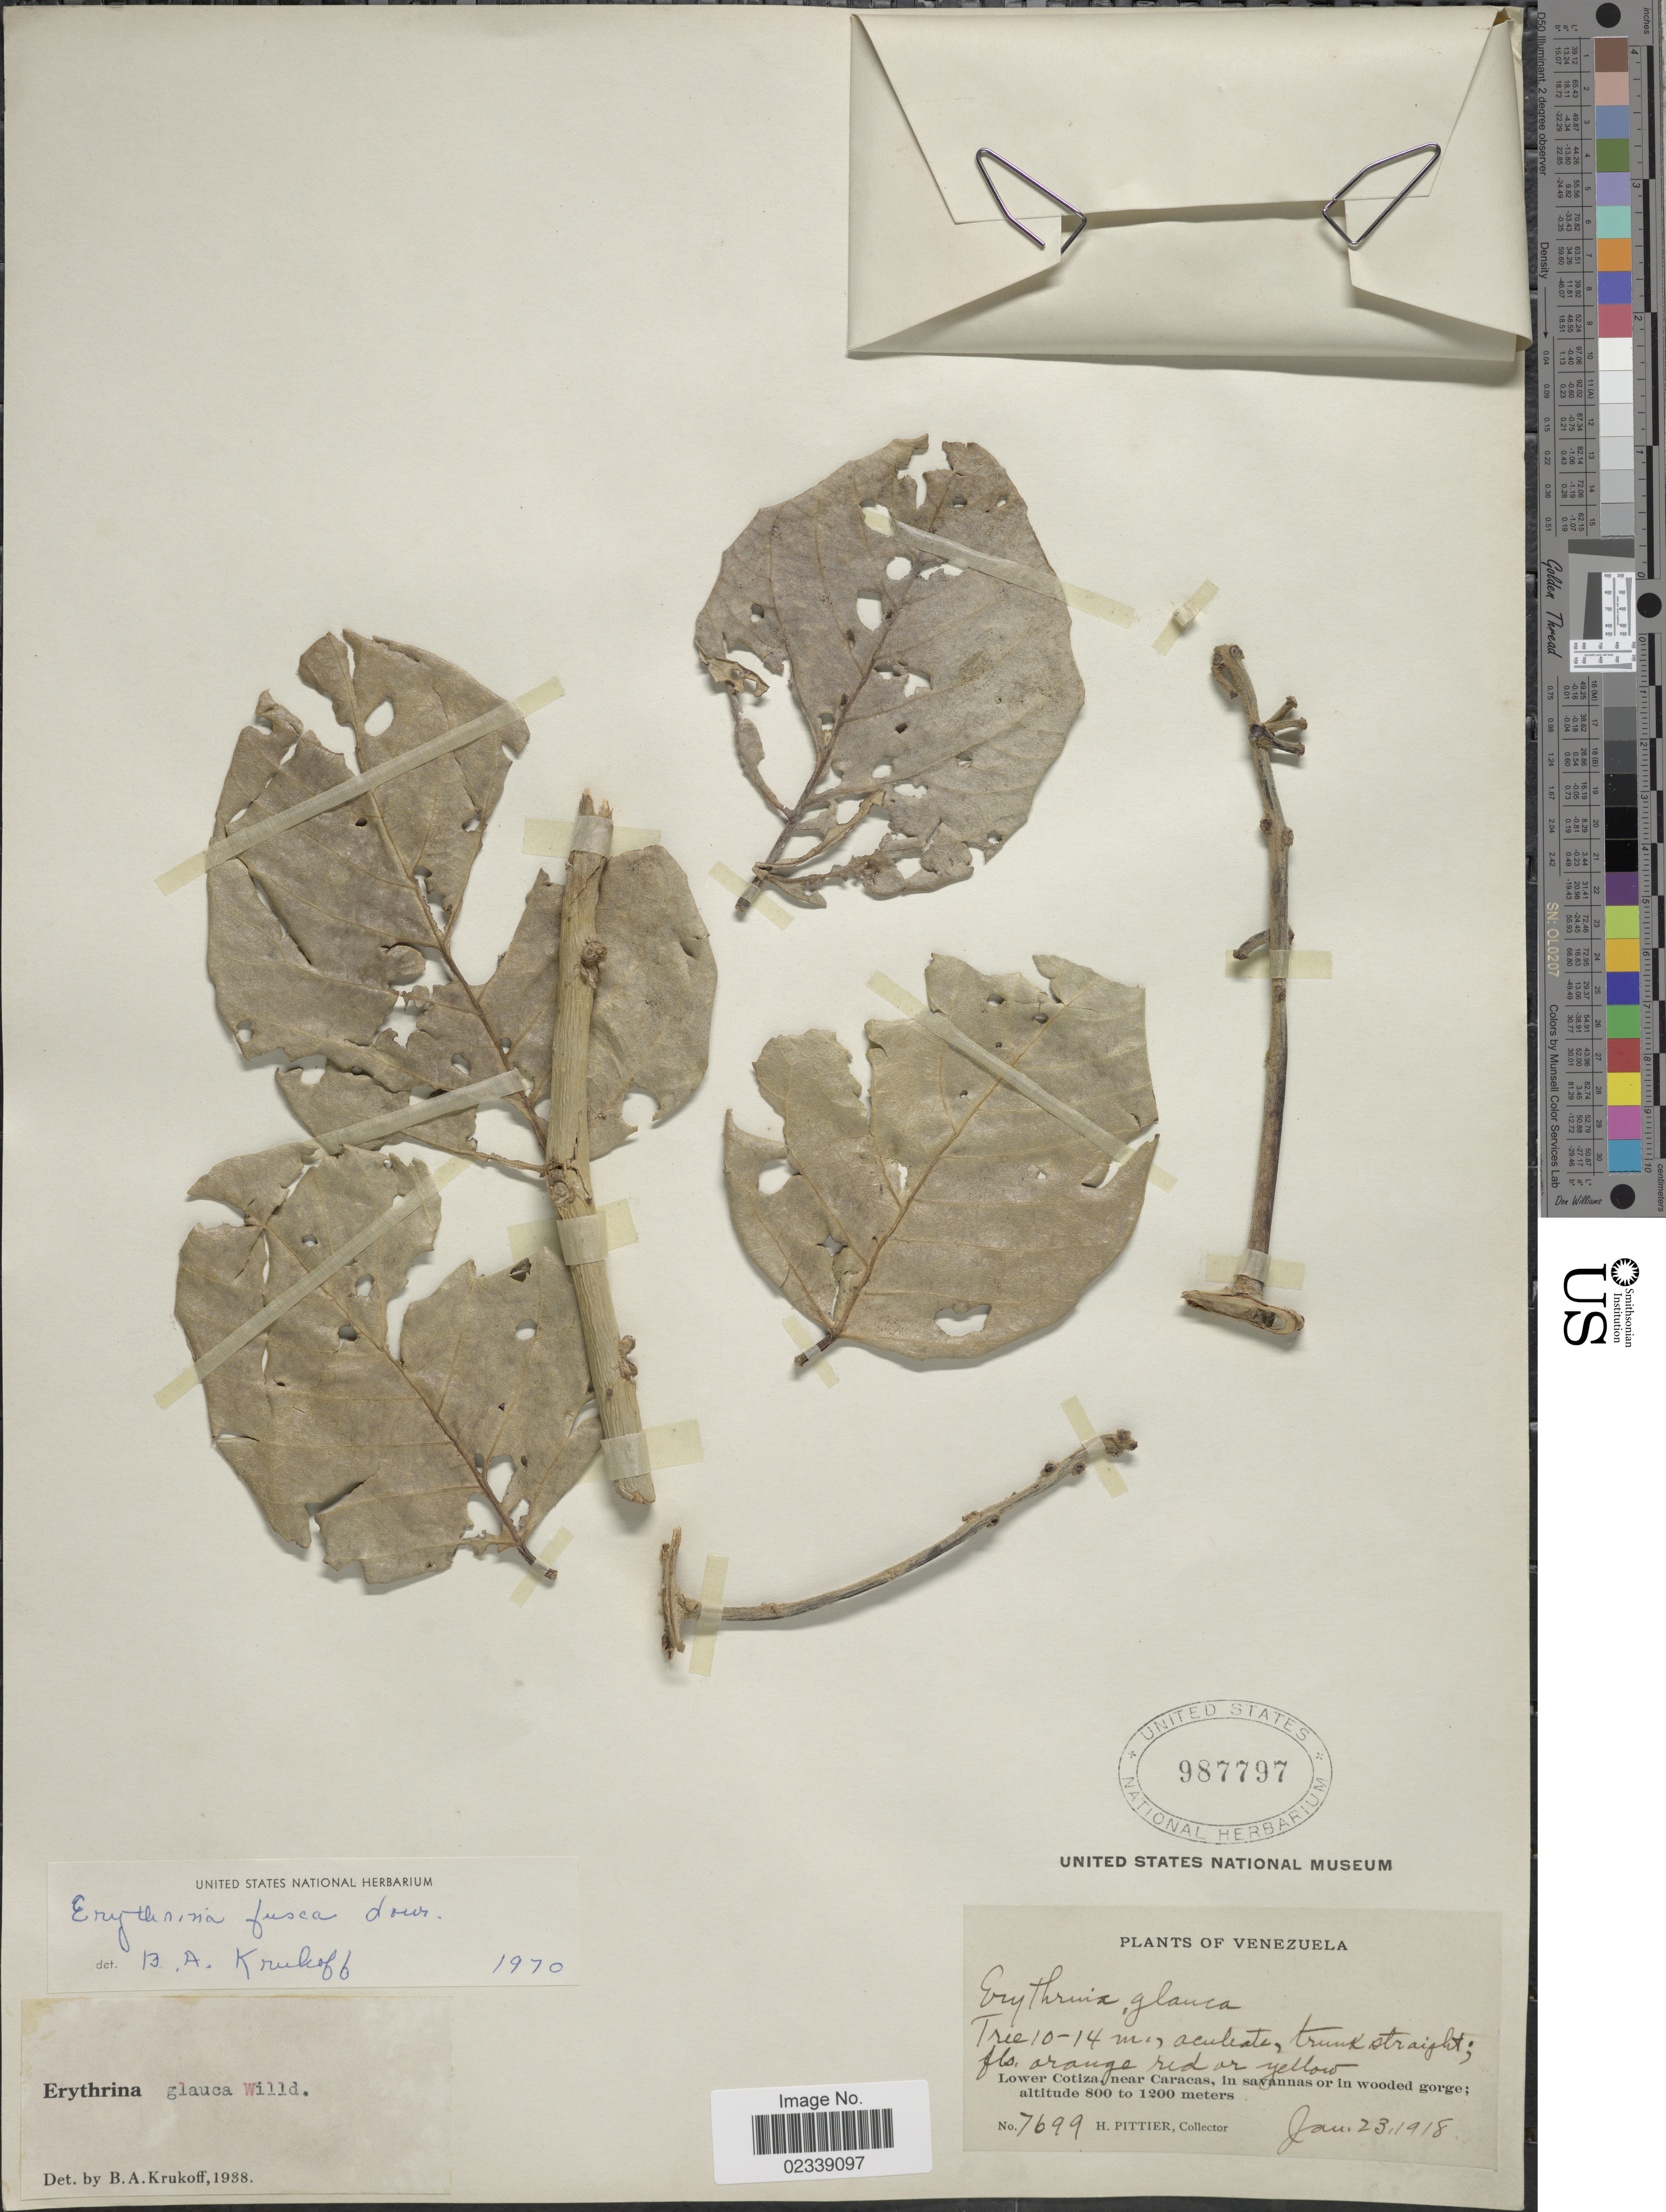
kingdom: Plantae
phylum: Tracheophyta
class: Magnoliopsida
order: Fabales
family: Fabaceae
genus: Erythrina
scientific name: Erythrina fusca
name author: Lour.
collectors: H. F. Pittier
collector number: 7699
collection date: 1918-01-23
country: Venezuela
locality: Lower Cotiza, near Caracas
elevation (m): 800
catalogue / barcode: US 987797